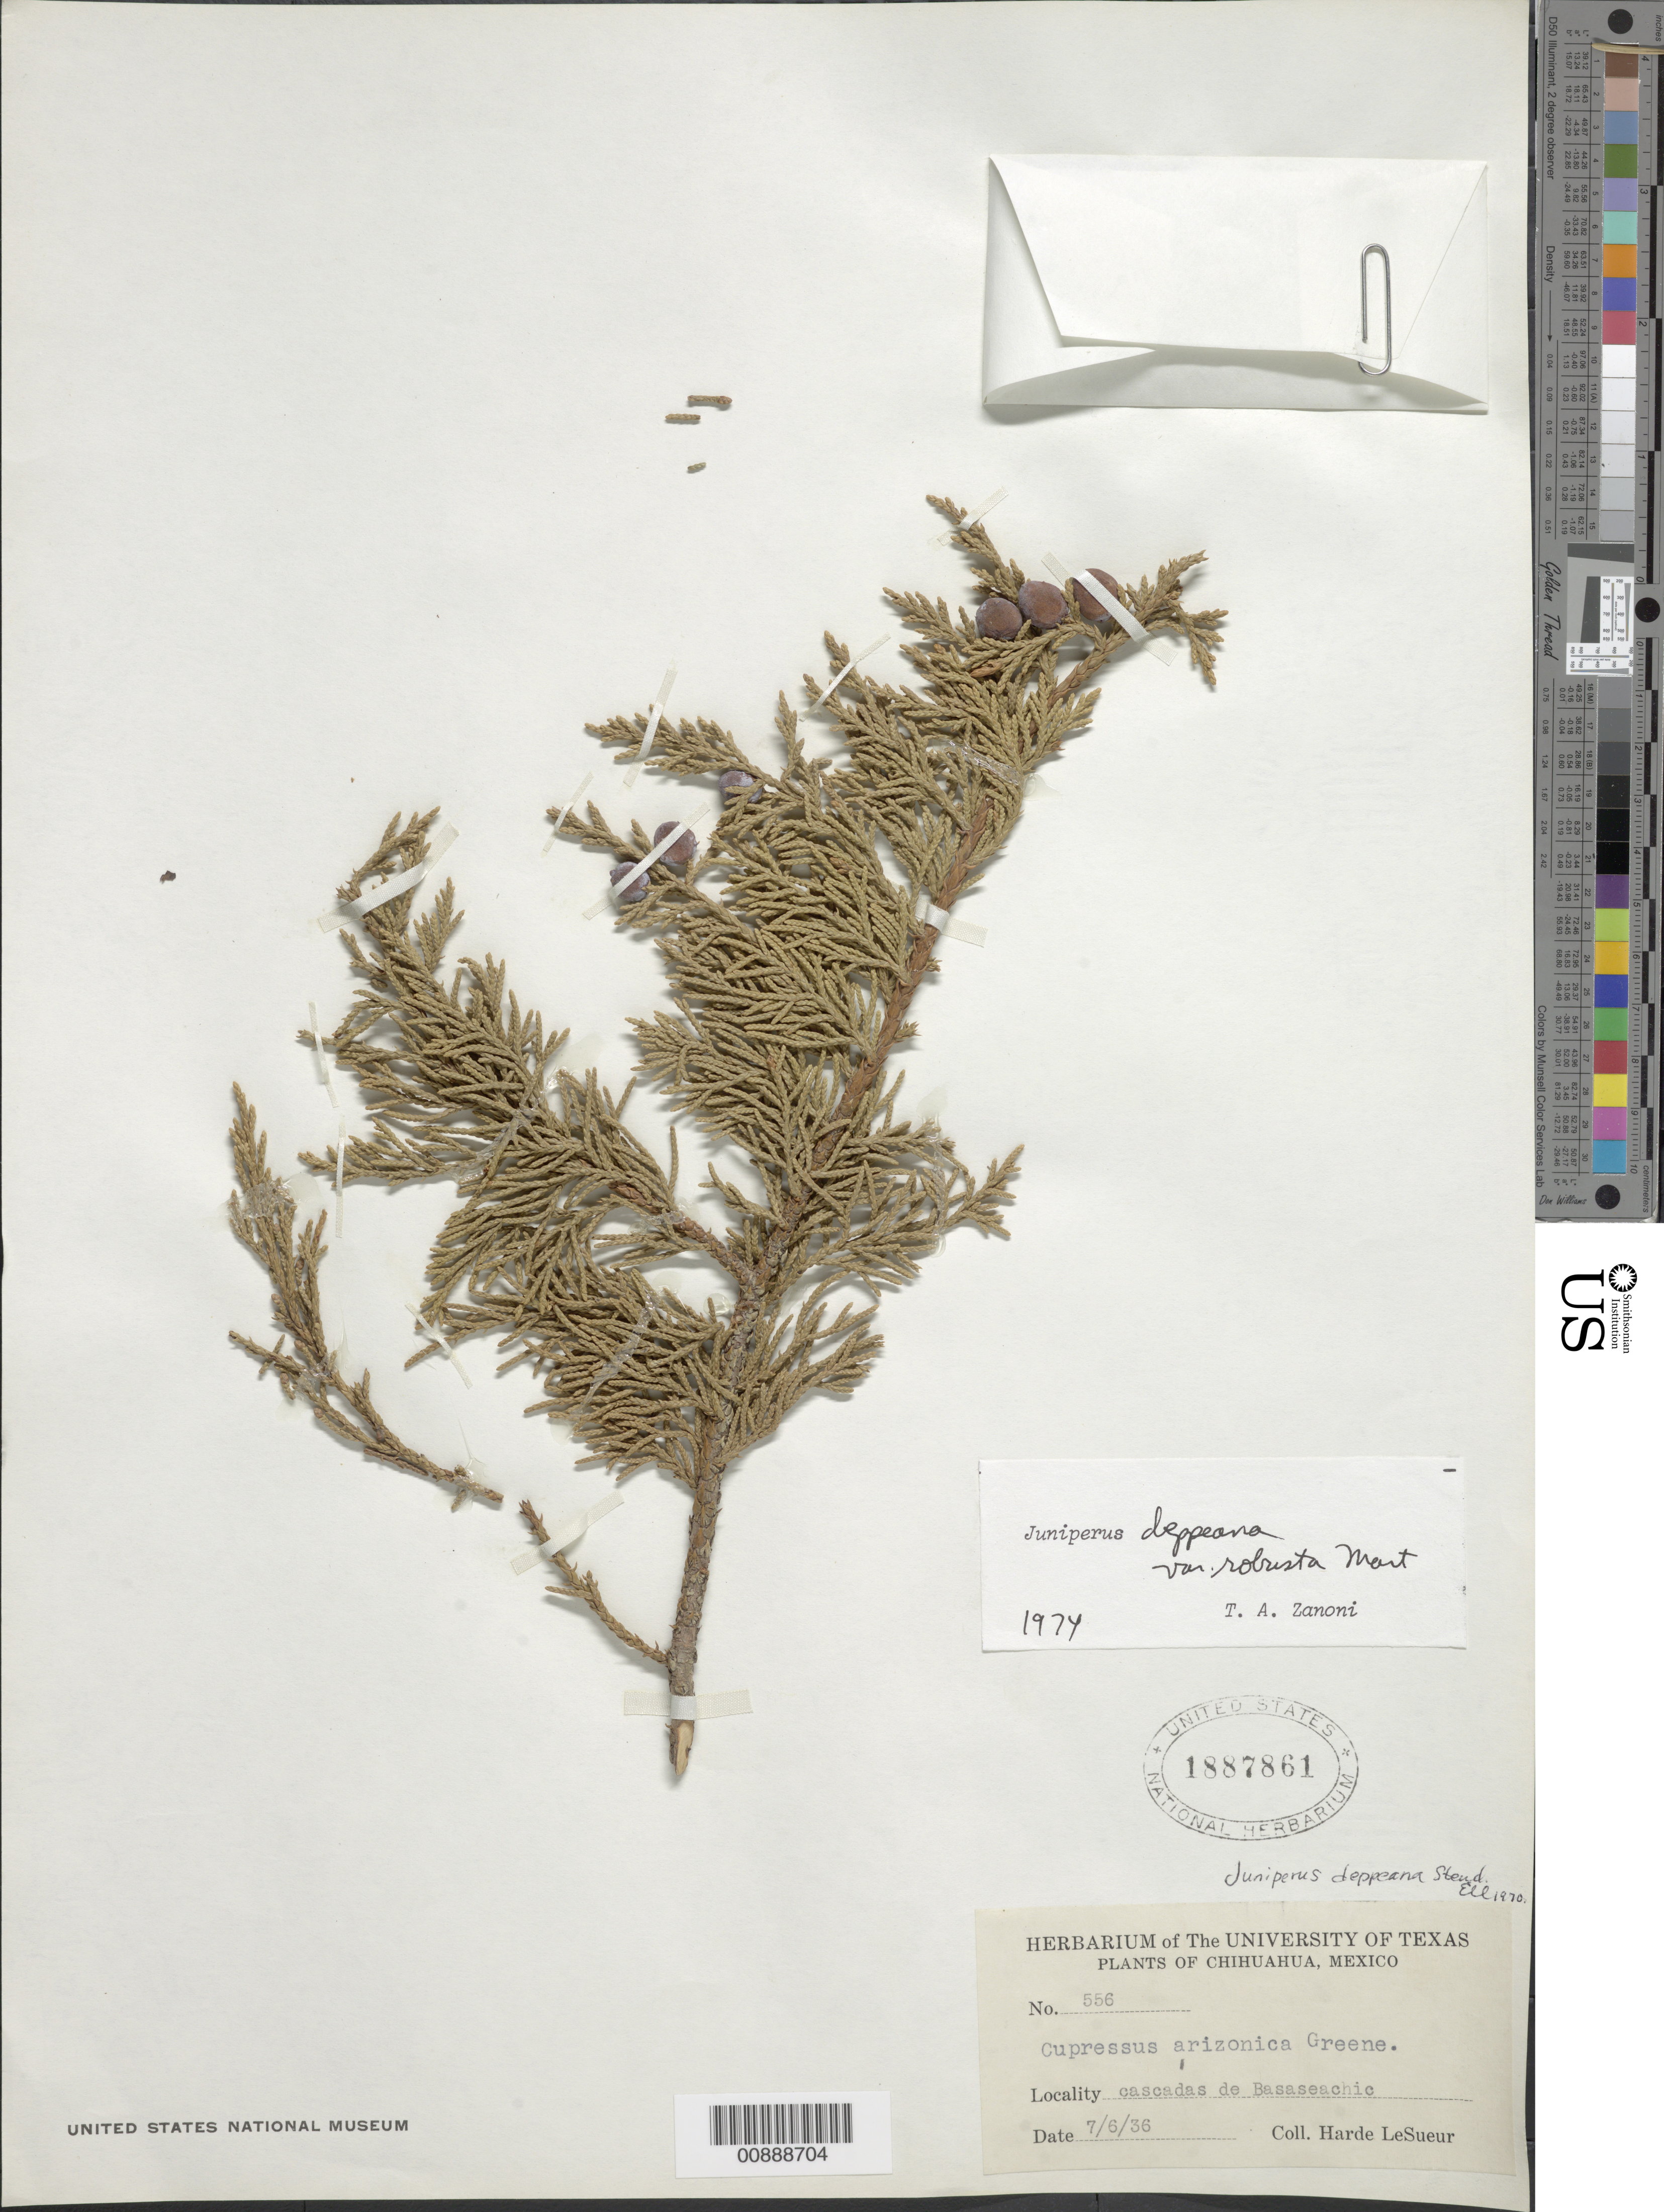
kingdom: Plantae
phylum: Tracheophyta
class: Pinopsida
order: Pinales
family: Cupressaceae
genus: Juniperus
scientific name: Juniperus deppeana var. robusta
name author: Martínez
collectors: D. H. LeSueur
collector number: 556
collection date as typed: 06 Jul 1936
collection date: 1936-07-06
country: Mexico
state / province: Chihuahua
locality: Cascadas de Basaseachic, Chihuahua.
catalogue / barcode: US 1887861